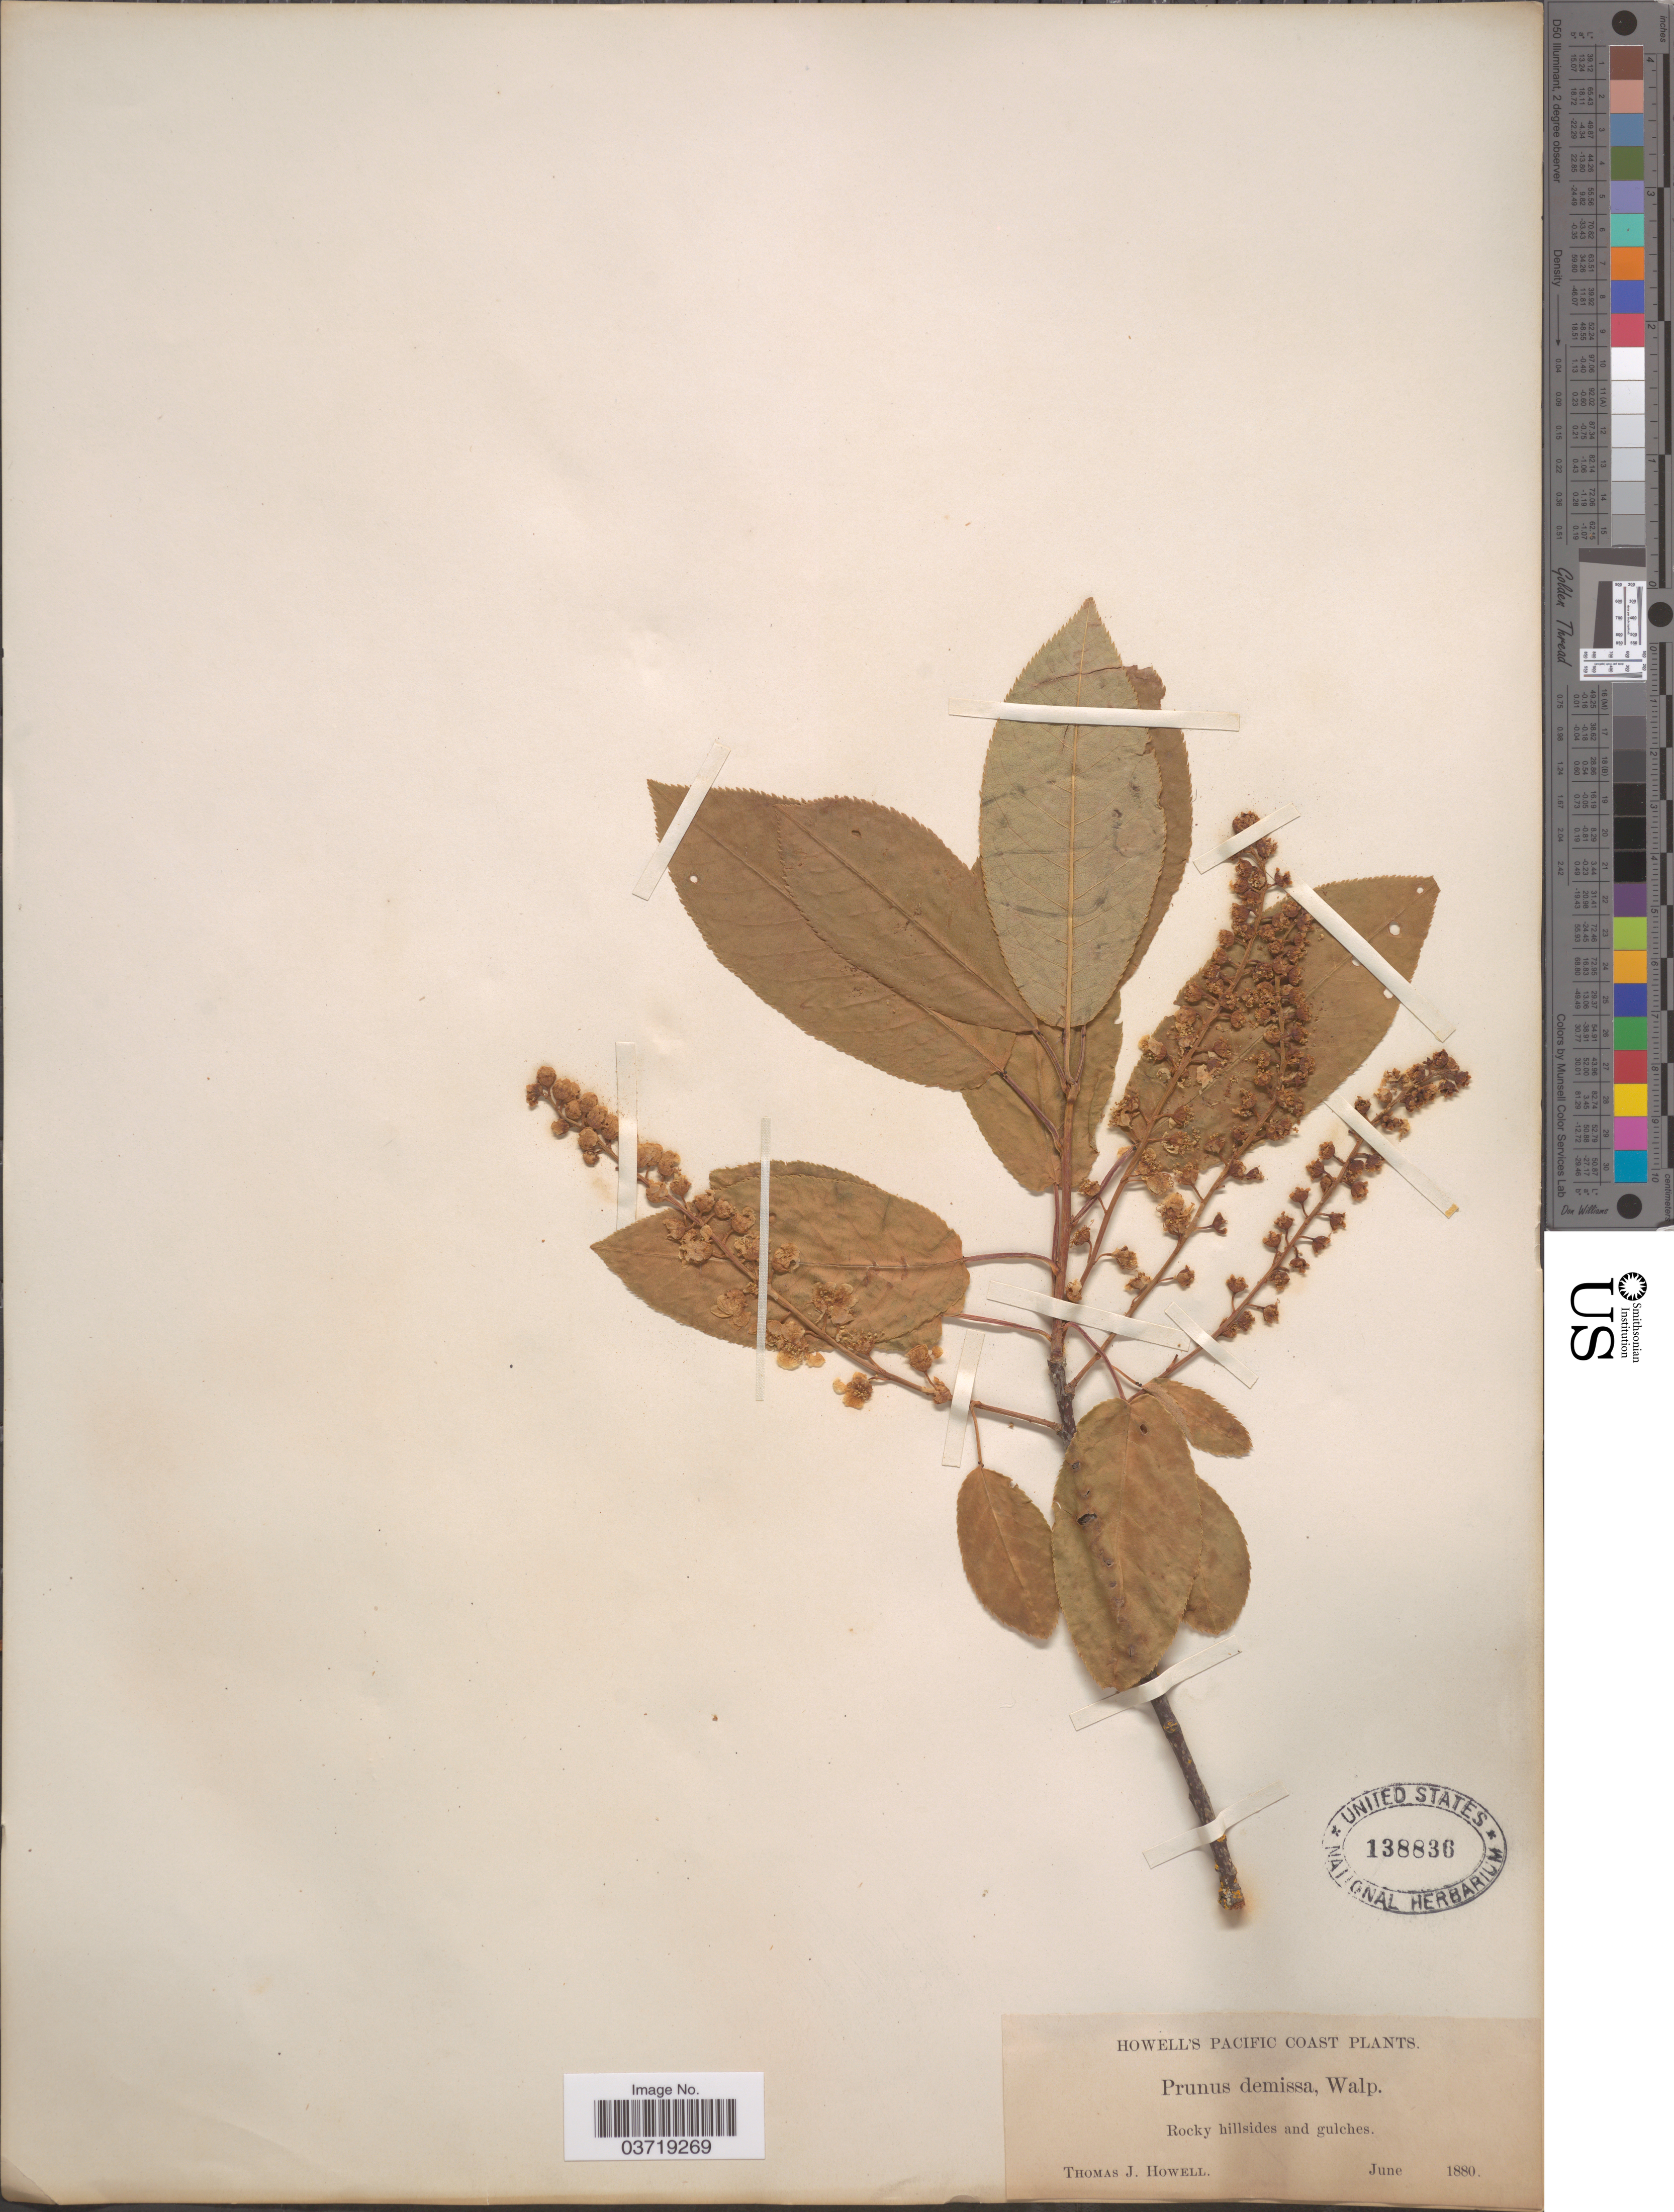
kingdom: Plantae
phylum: Tracheophyta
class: Magnoliopsida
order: Rosales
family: Rosaceae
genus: Prunus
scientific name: Prunus virginiana var. demissa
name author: (Nutt.) Torr.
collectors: T. J. Howell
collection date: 1880-06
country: United States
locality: Pacific Coast. Rocky hillsides and gulches.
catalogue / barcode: US 138836